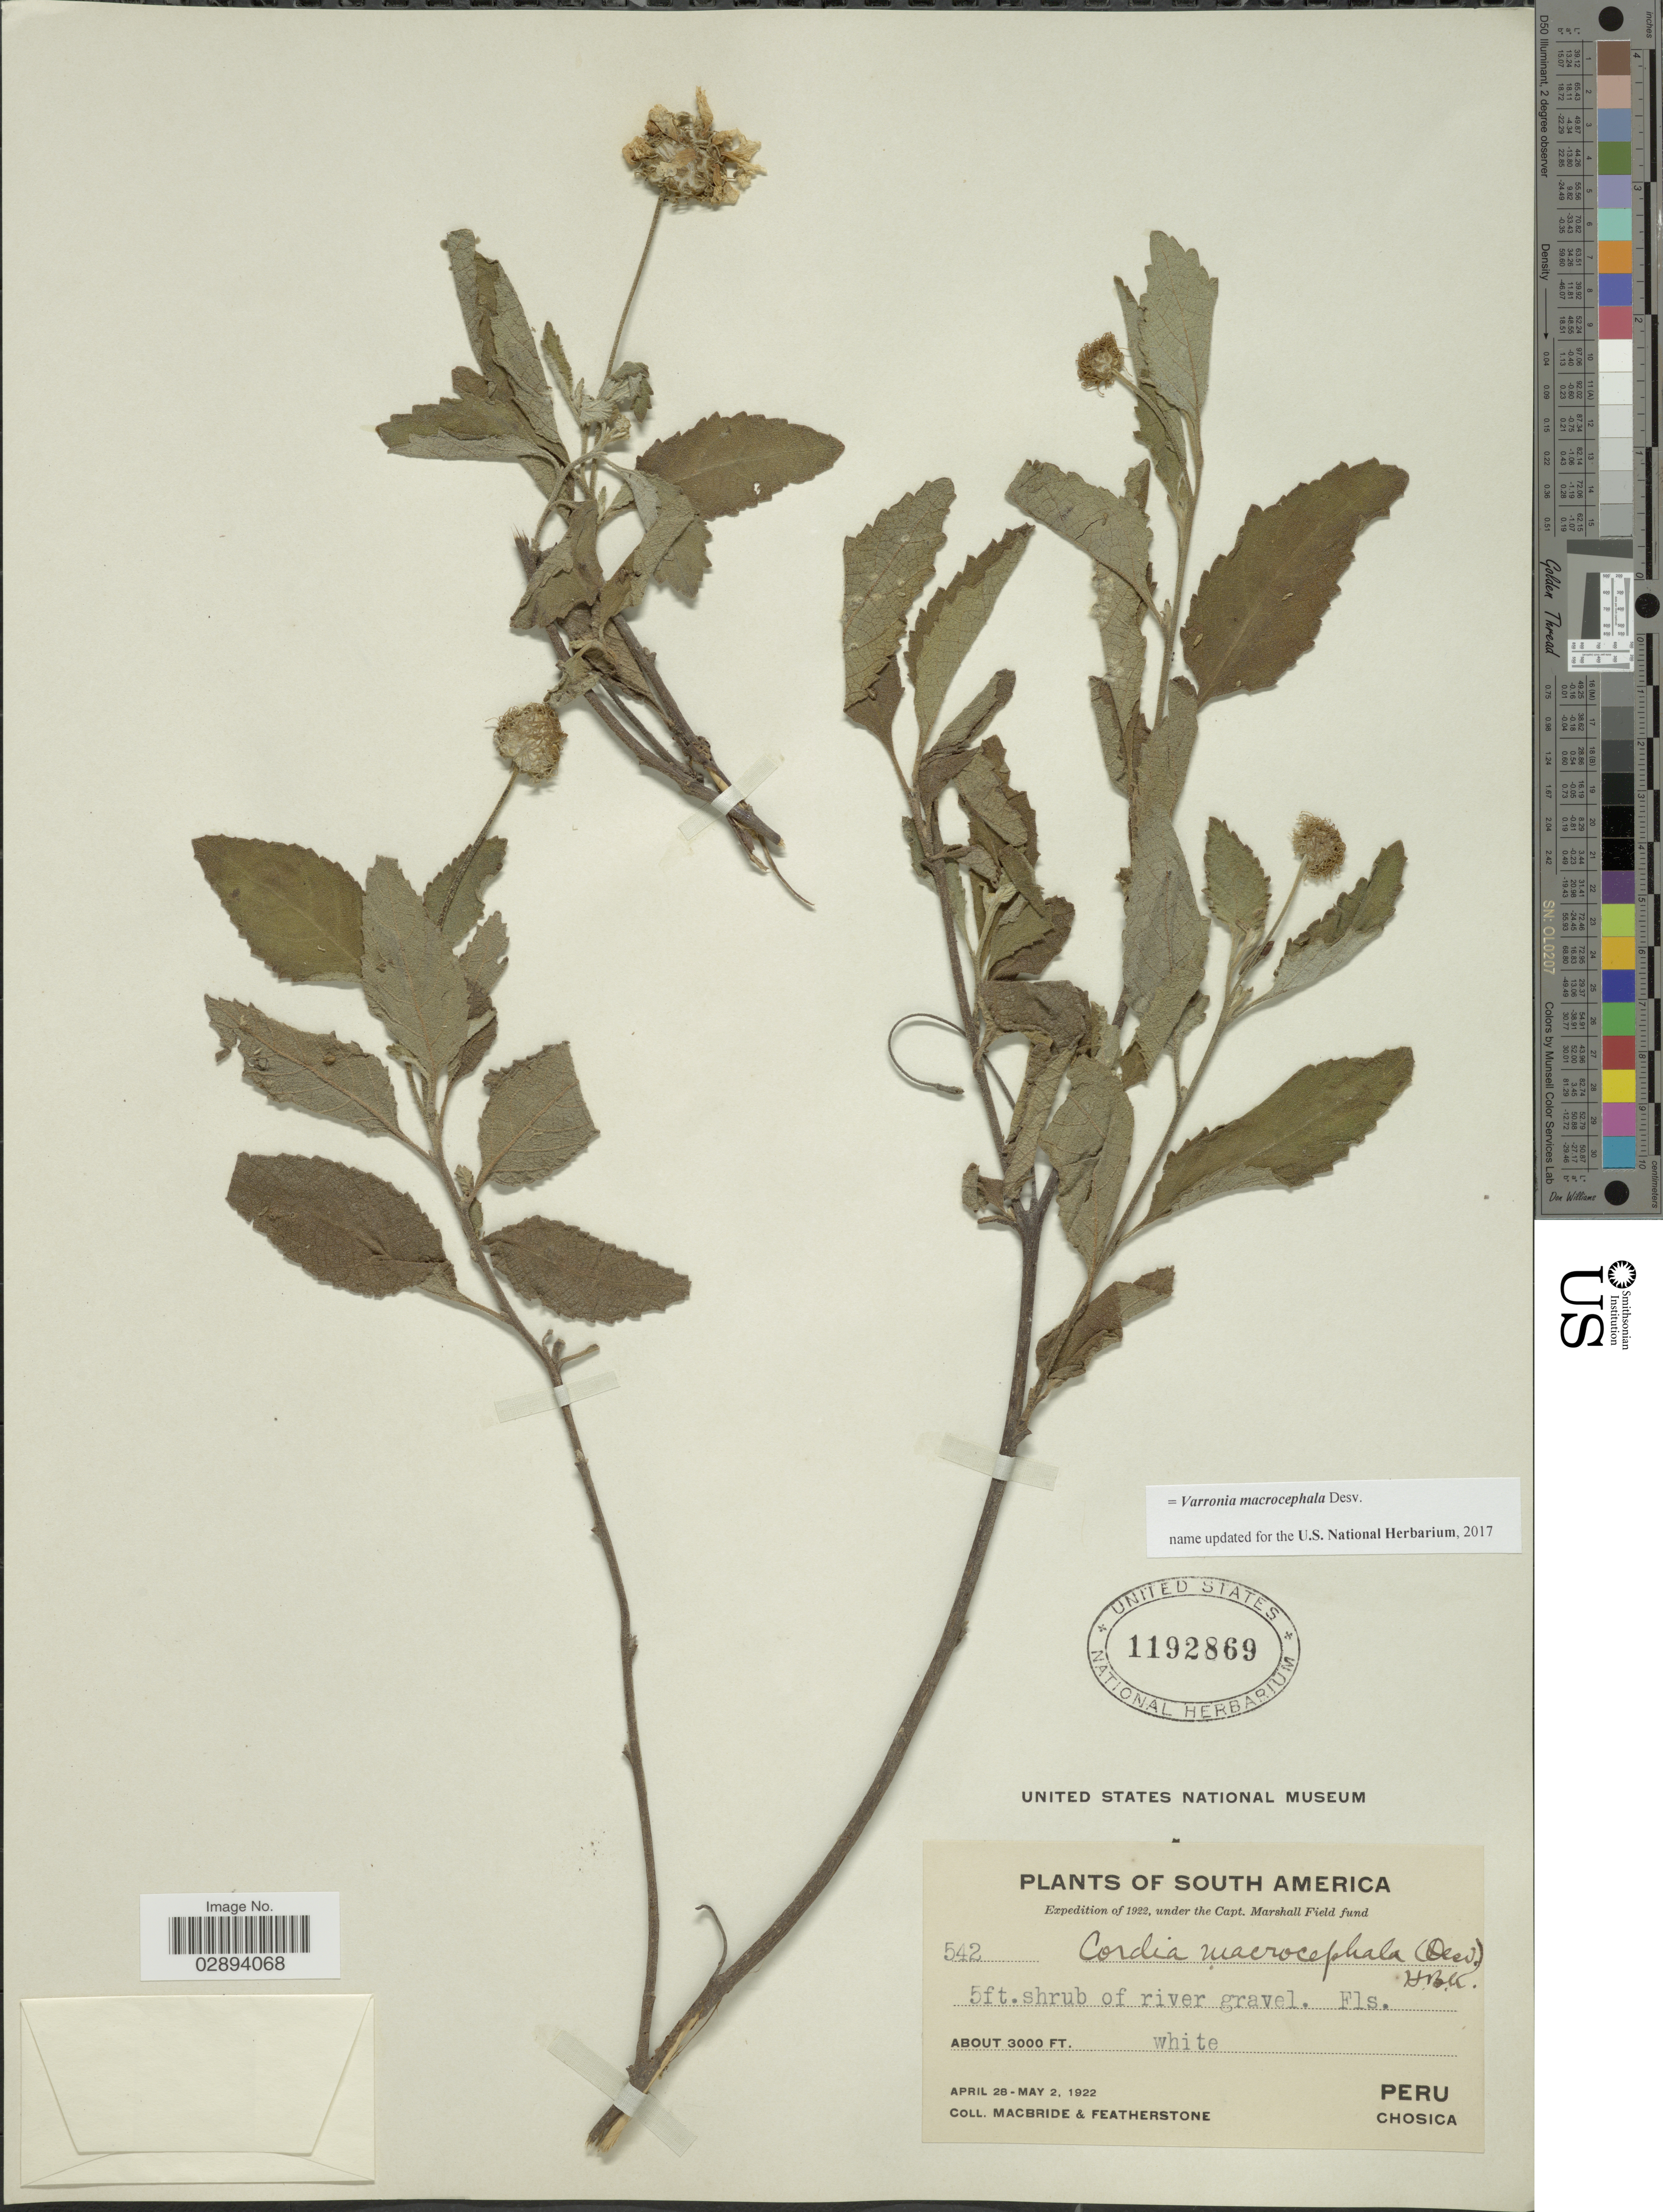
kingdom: Plantae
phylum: Tracheophyta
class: Magnoliopsida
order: Boraginales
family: Cordiaceae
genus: Varronia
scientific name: Varronia macrocephala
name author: Desv.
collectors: Macbride, -- & -. Featherstone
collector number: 542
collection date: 1922-04-28/1922-05-02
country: Peru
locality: Chosica.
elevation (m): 914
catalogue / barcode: US 1192869